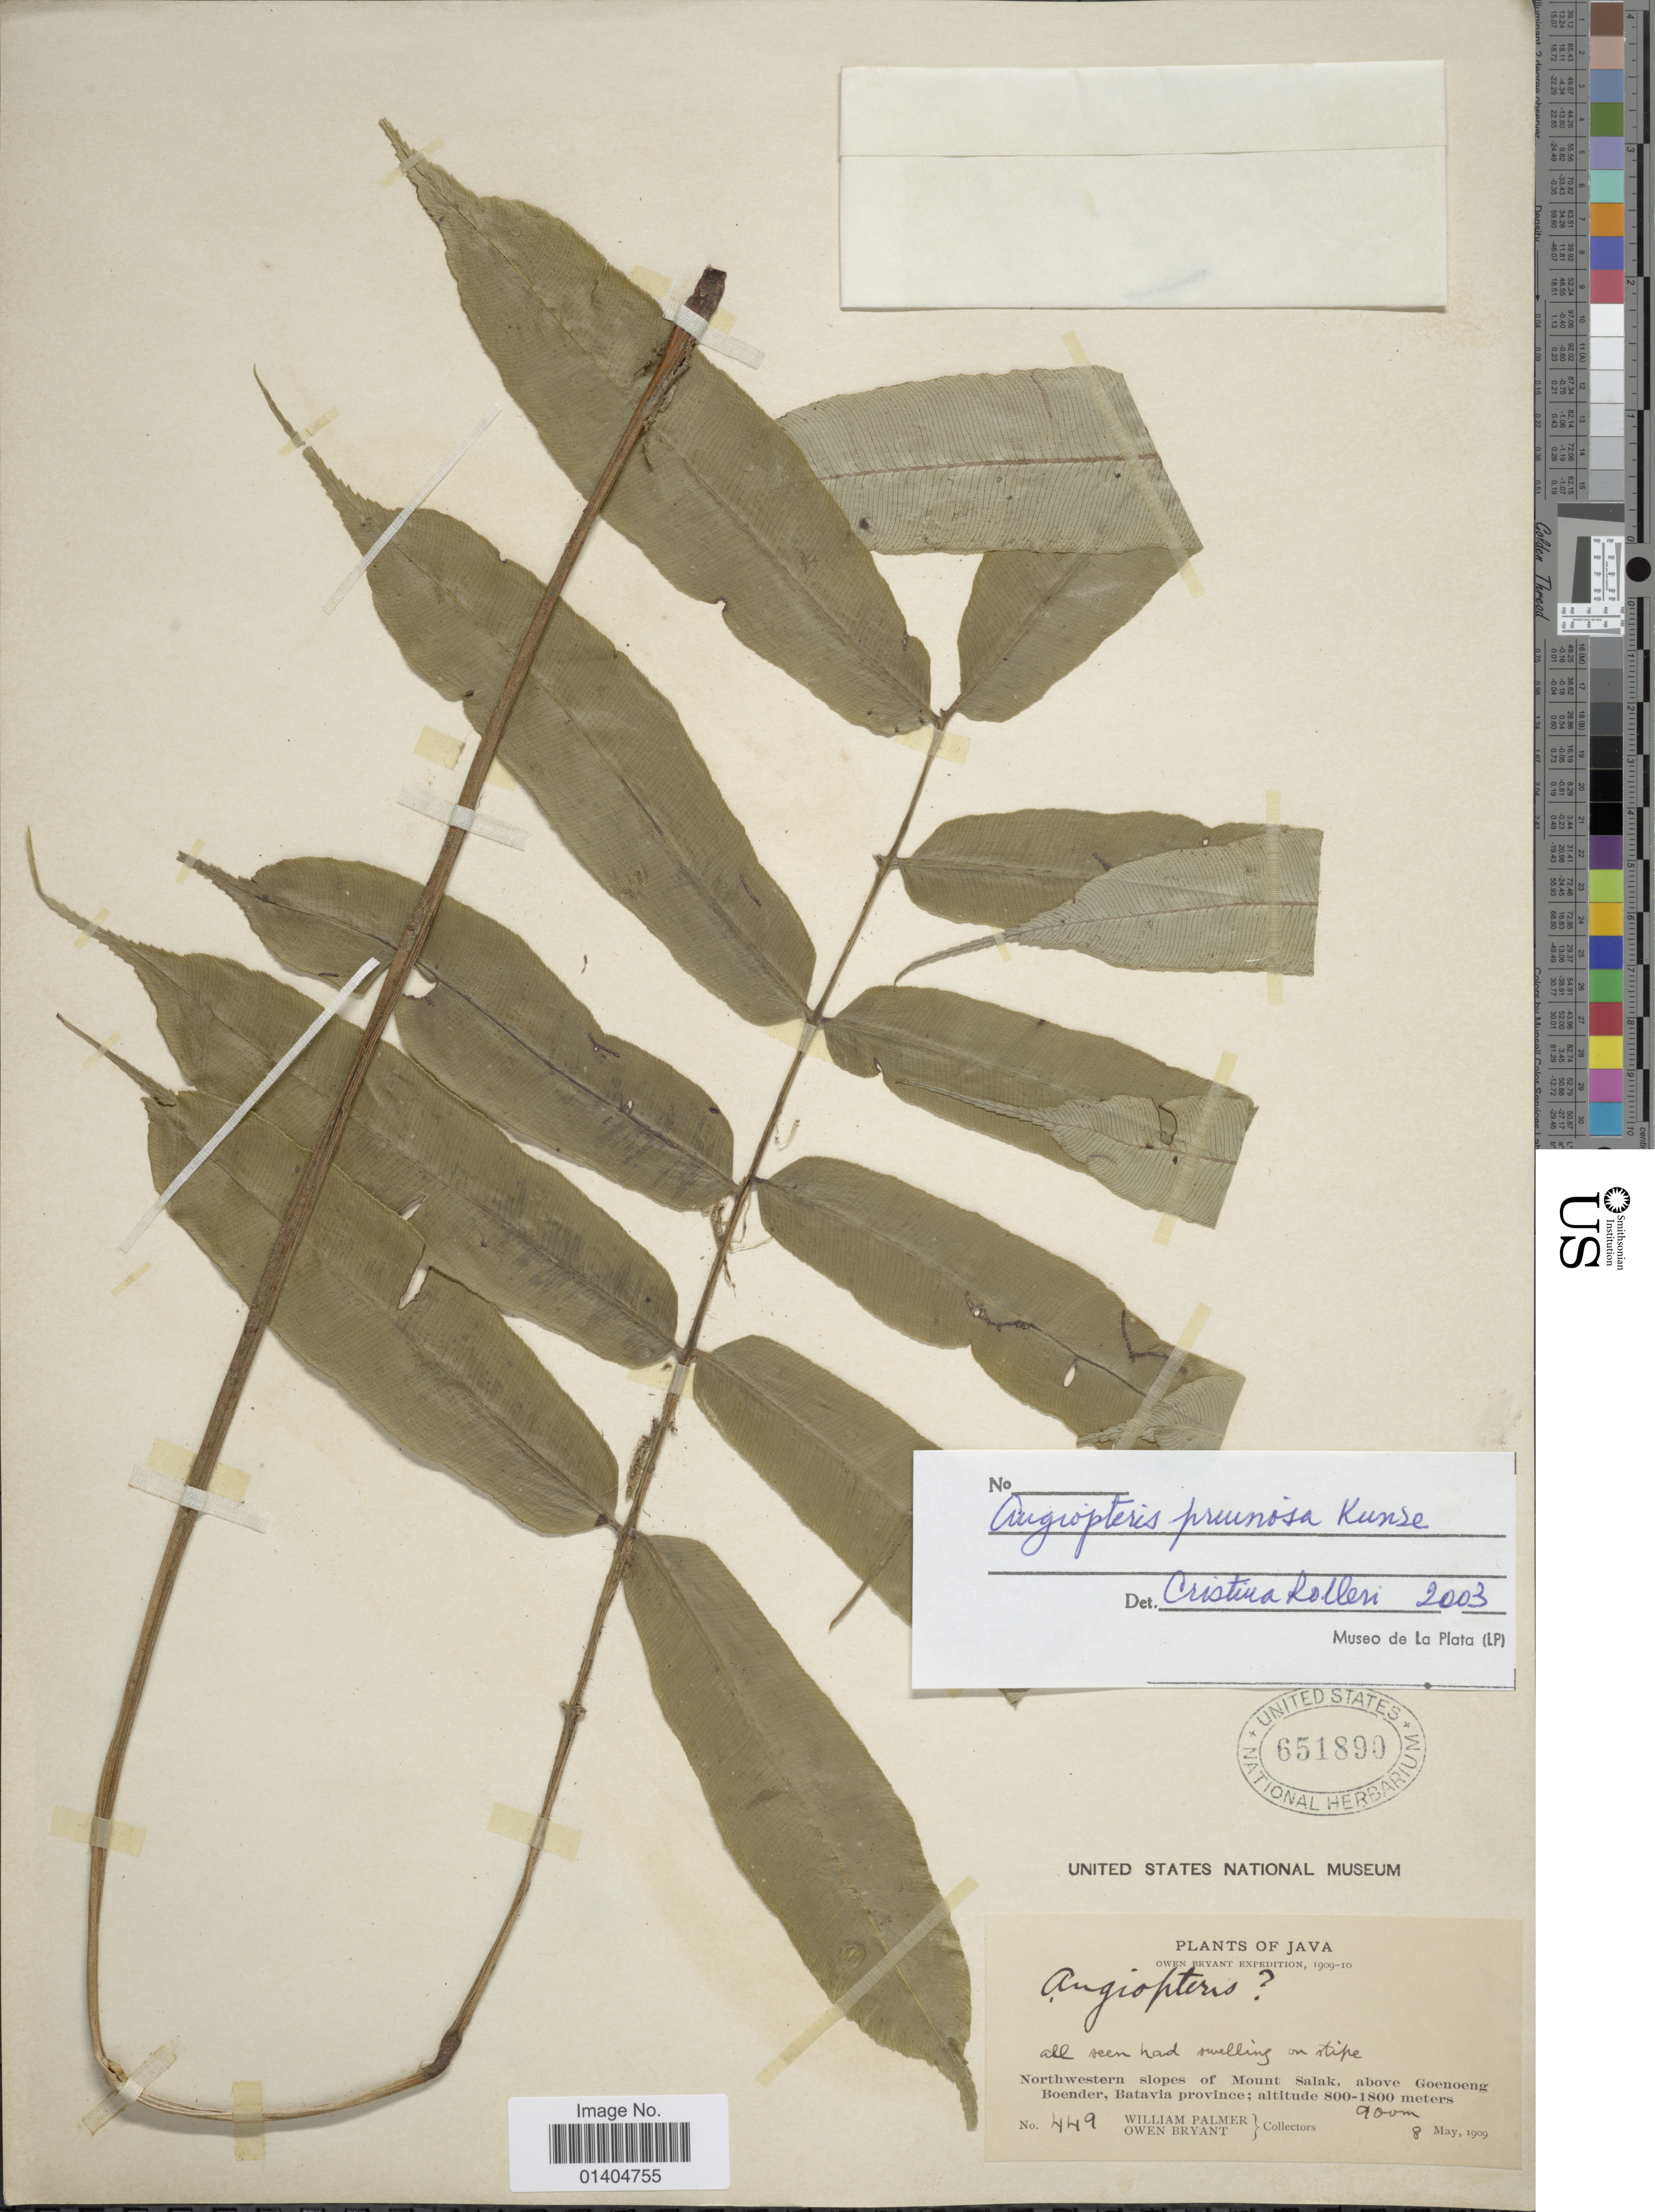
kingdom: Plantae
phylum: Tracheophyta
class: Polypodiopsida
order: Marattiales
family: Marattiaceae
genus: Angiopteris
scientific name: Angiopteris pruinosa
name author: Kunze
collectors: W. Palmer & O. Bryant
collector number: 449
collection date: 1909-05-08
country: Indonesia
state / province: Java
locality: Java Northwestern slopes of Mount Salak, above Goenoeng Boender, Batavia province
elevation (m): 900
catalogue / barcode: US 651890